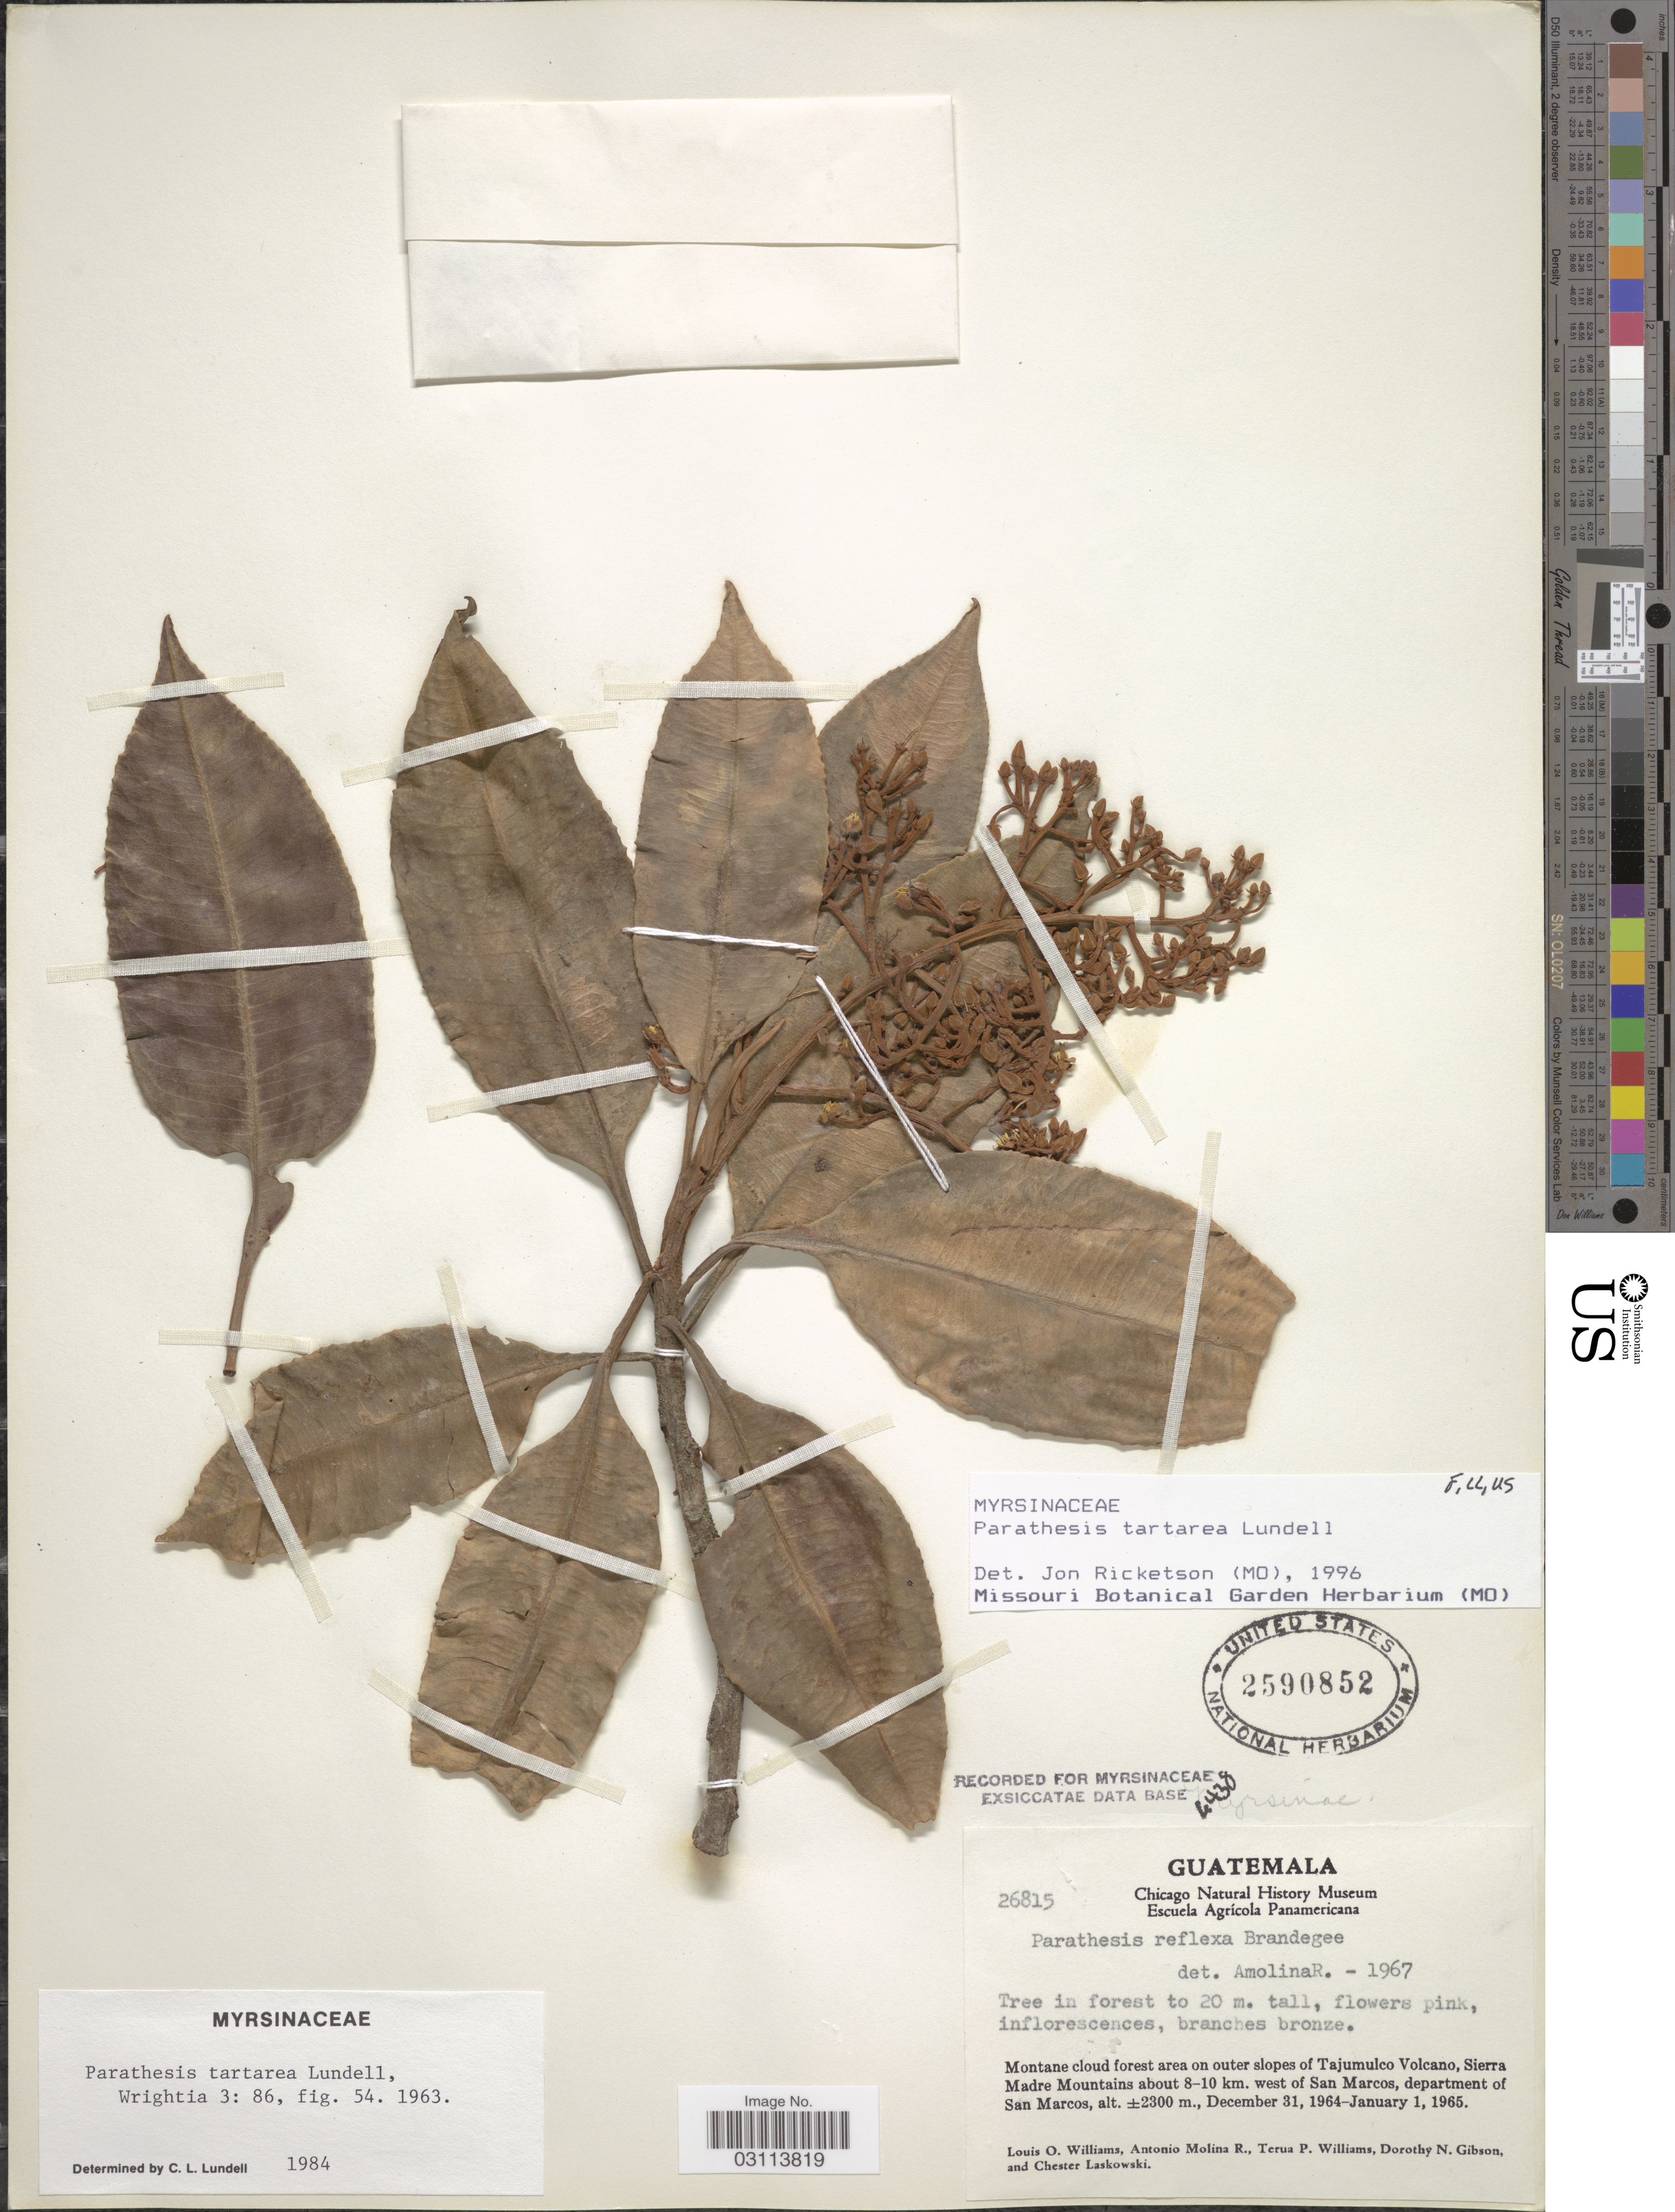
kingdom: Plantae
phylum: Tracheophyta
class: Magnoliopsida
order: Ericales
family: Primulaceae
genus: Parathesis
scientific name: Parathesis tartarea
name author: Lundell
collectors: L. O. Williams, A. Molina R., T. Williams, D. N. Gibson & C. Laskowski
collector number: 26815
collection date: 1964-12-31/1965-01-01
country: Guatemala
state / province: San Marcos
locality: Montane cloud forest area on outer slopes of Tajumulco Volcano, Sierra Madre Mountains about 8-10 km. west of San Marcos, department of San Marcos.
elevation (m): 2300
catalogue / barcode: US 2590852